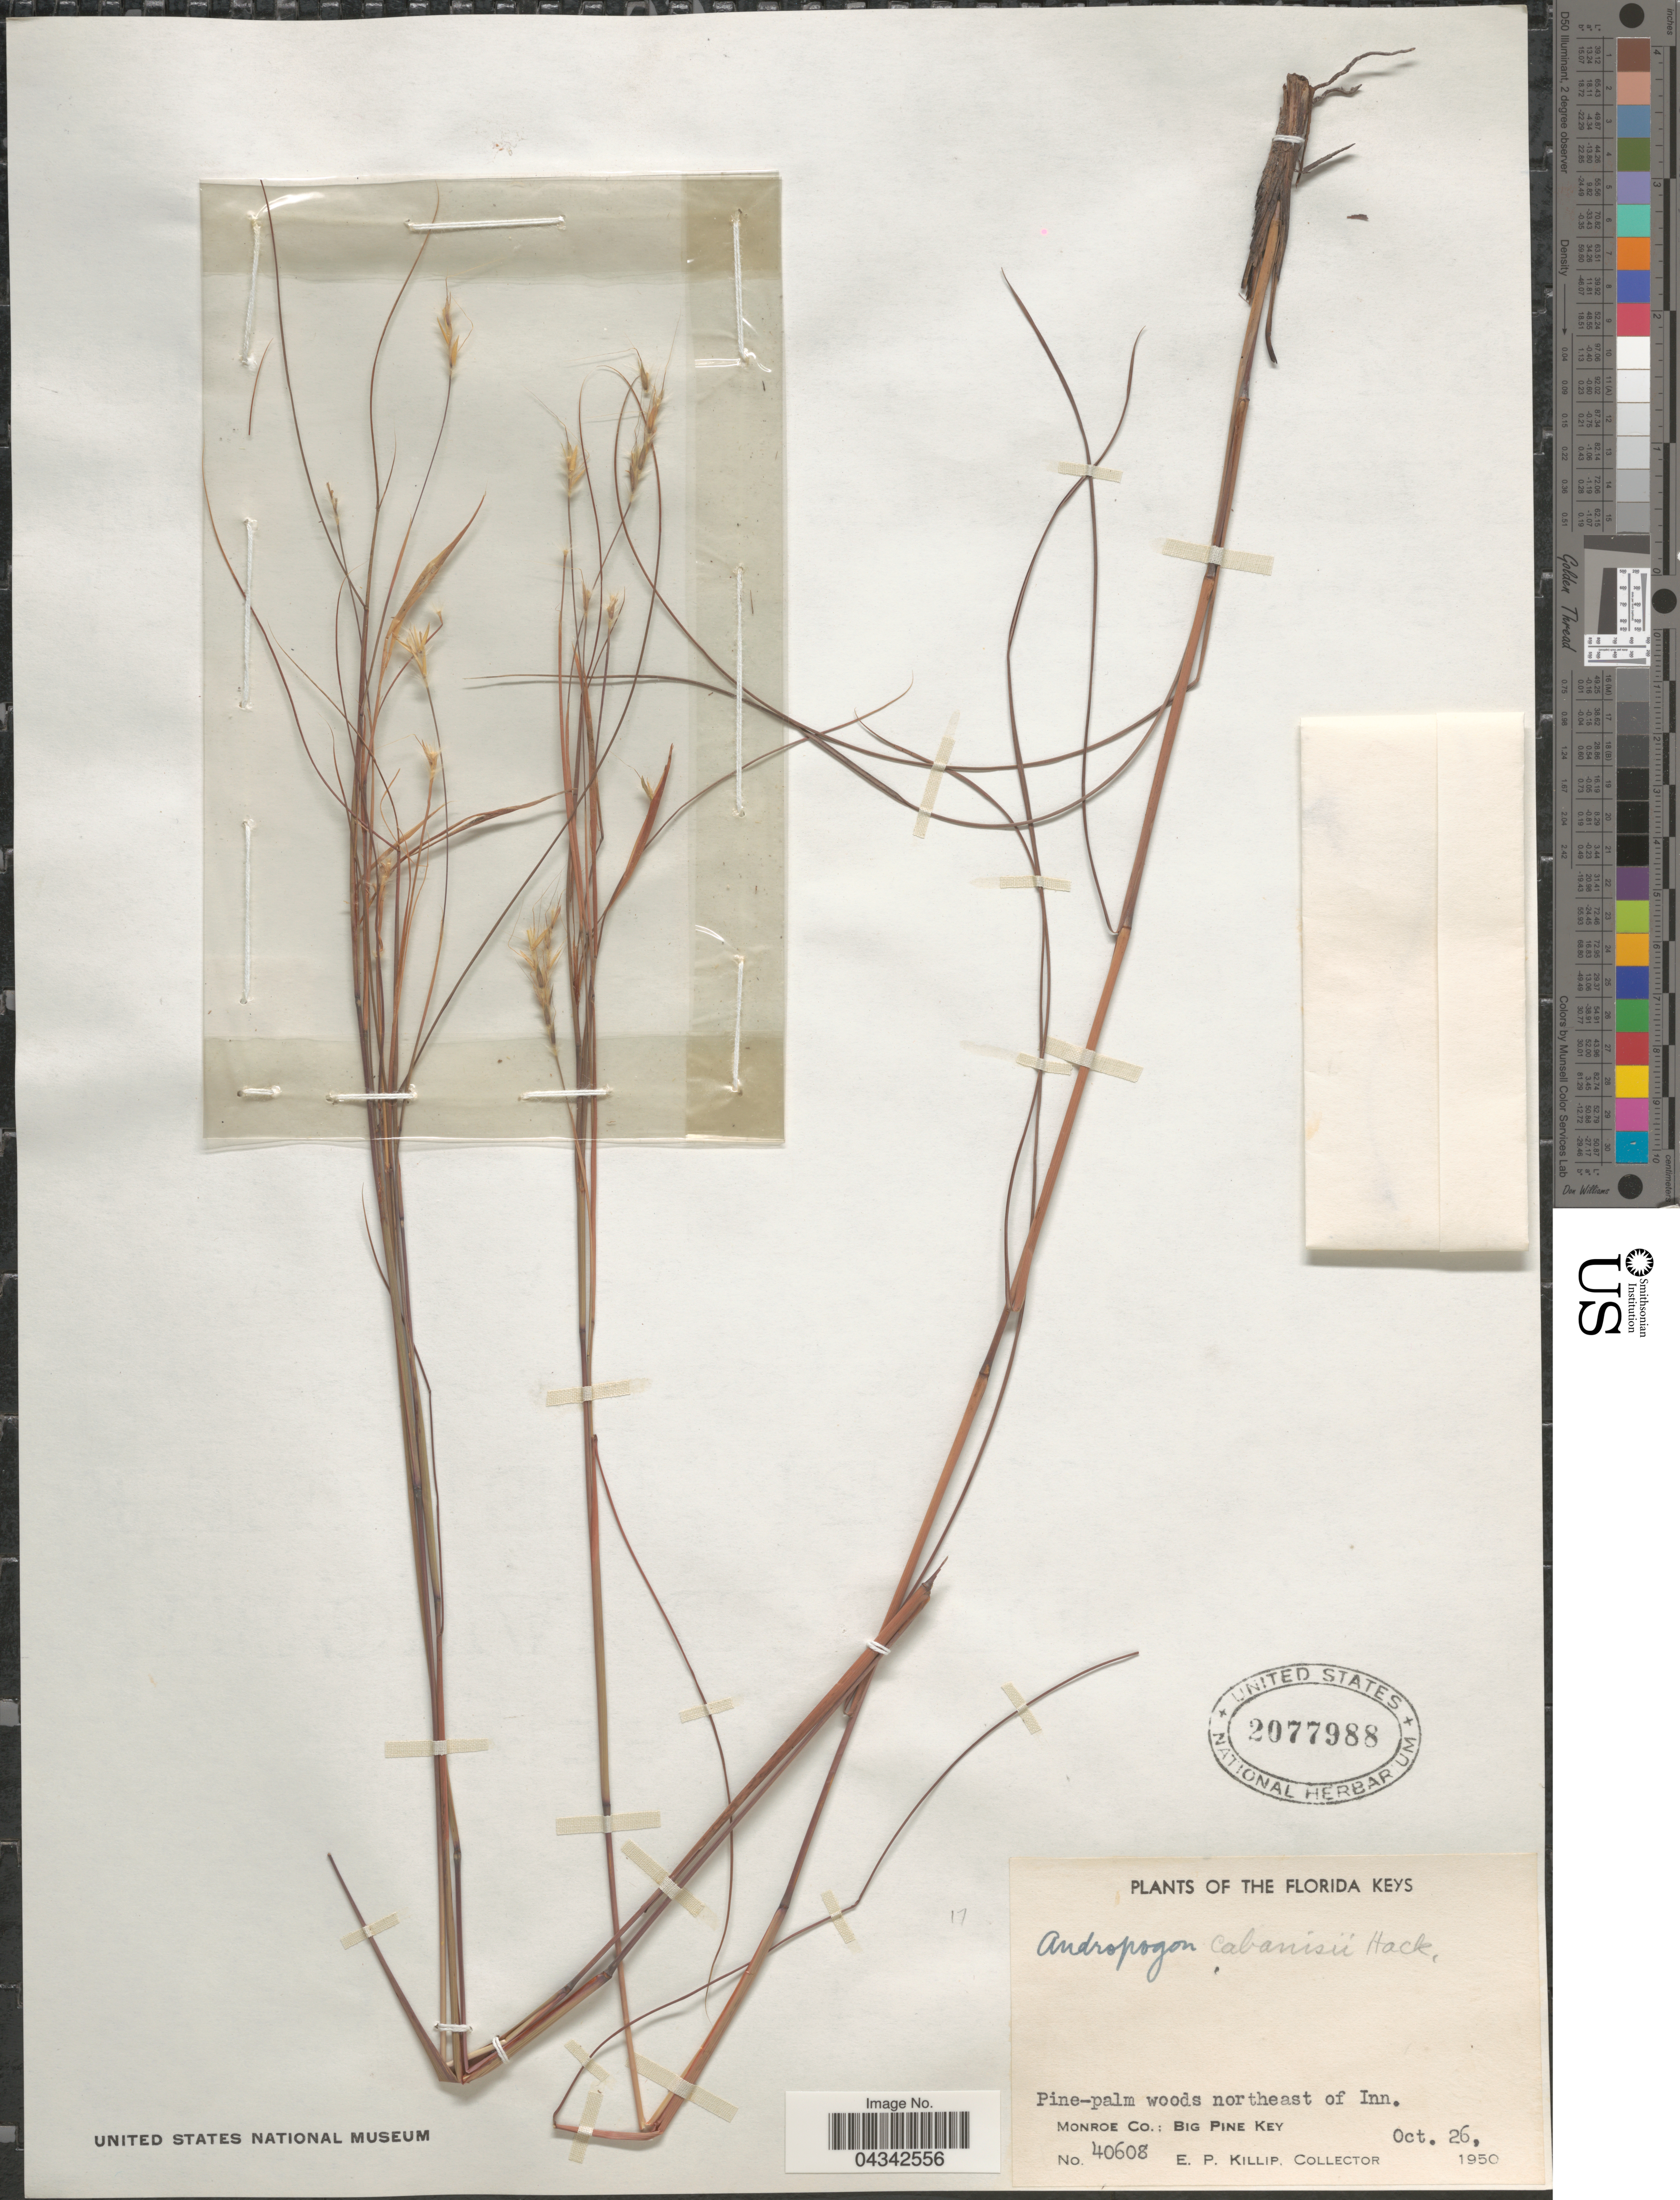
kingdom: Plantae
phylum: Tracheophyta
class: Liliopsida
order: Poales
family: Poaceae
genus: Andropogon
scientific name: Andropogon cabanisii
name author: Hack.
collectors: E. P. Killip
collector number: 40608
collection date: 1950-10-26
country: United States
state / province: Florida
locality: The Florida Keys. Pine-palm woods northeast of Inn. Monroe Co.; Big Pine Key.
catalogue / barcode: US 2077988